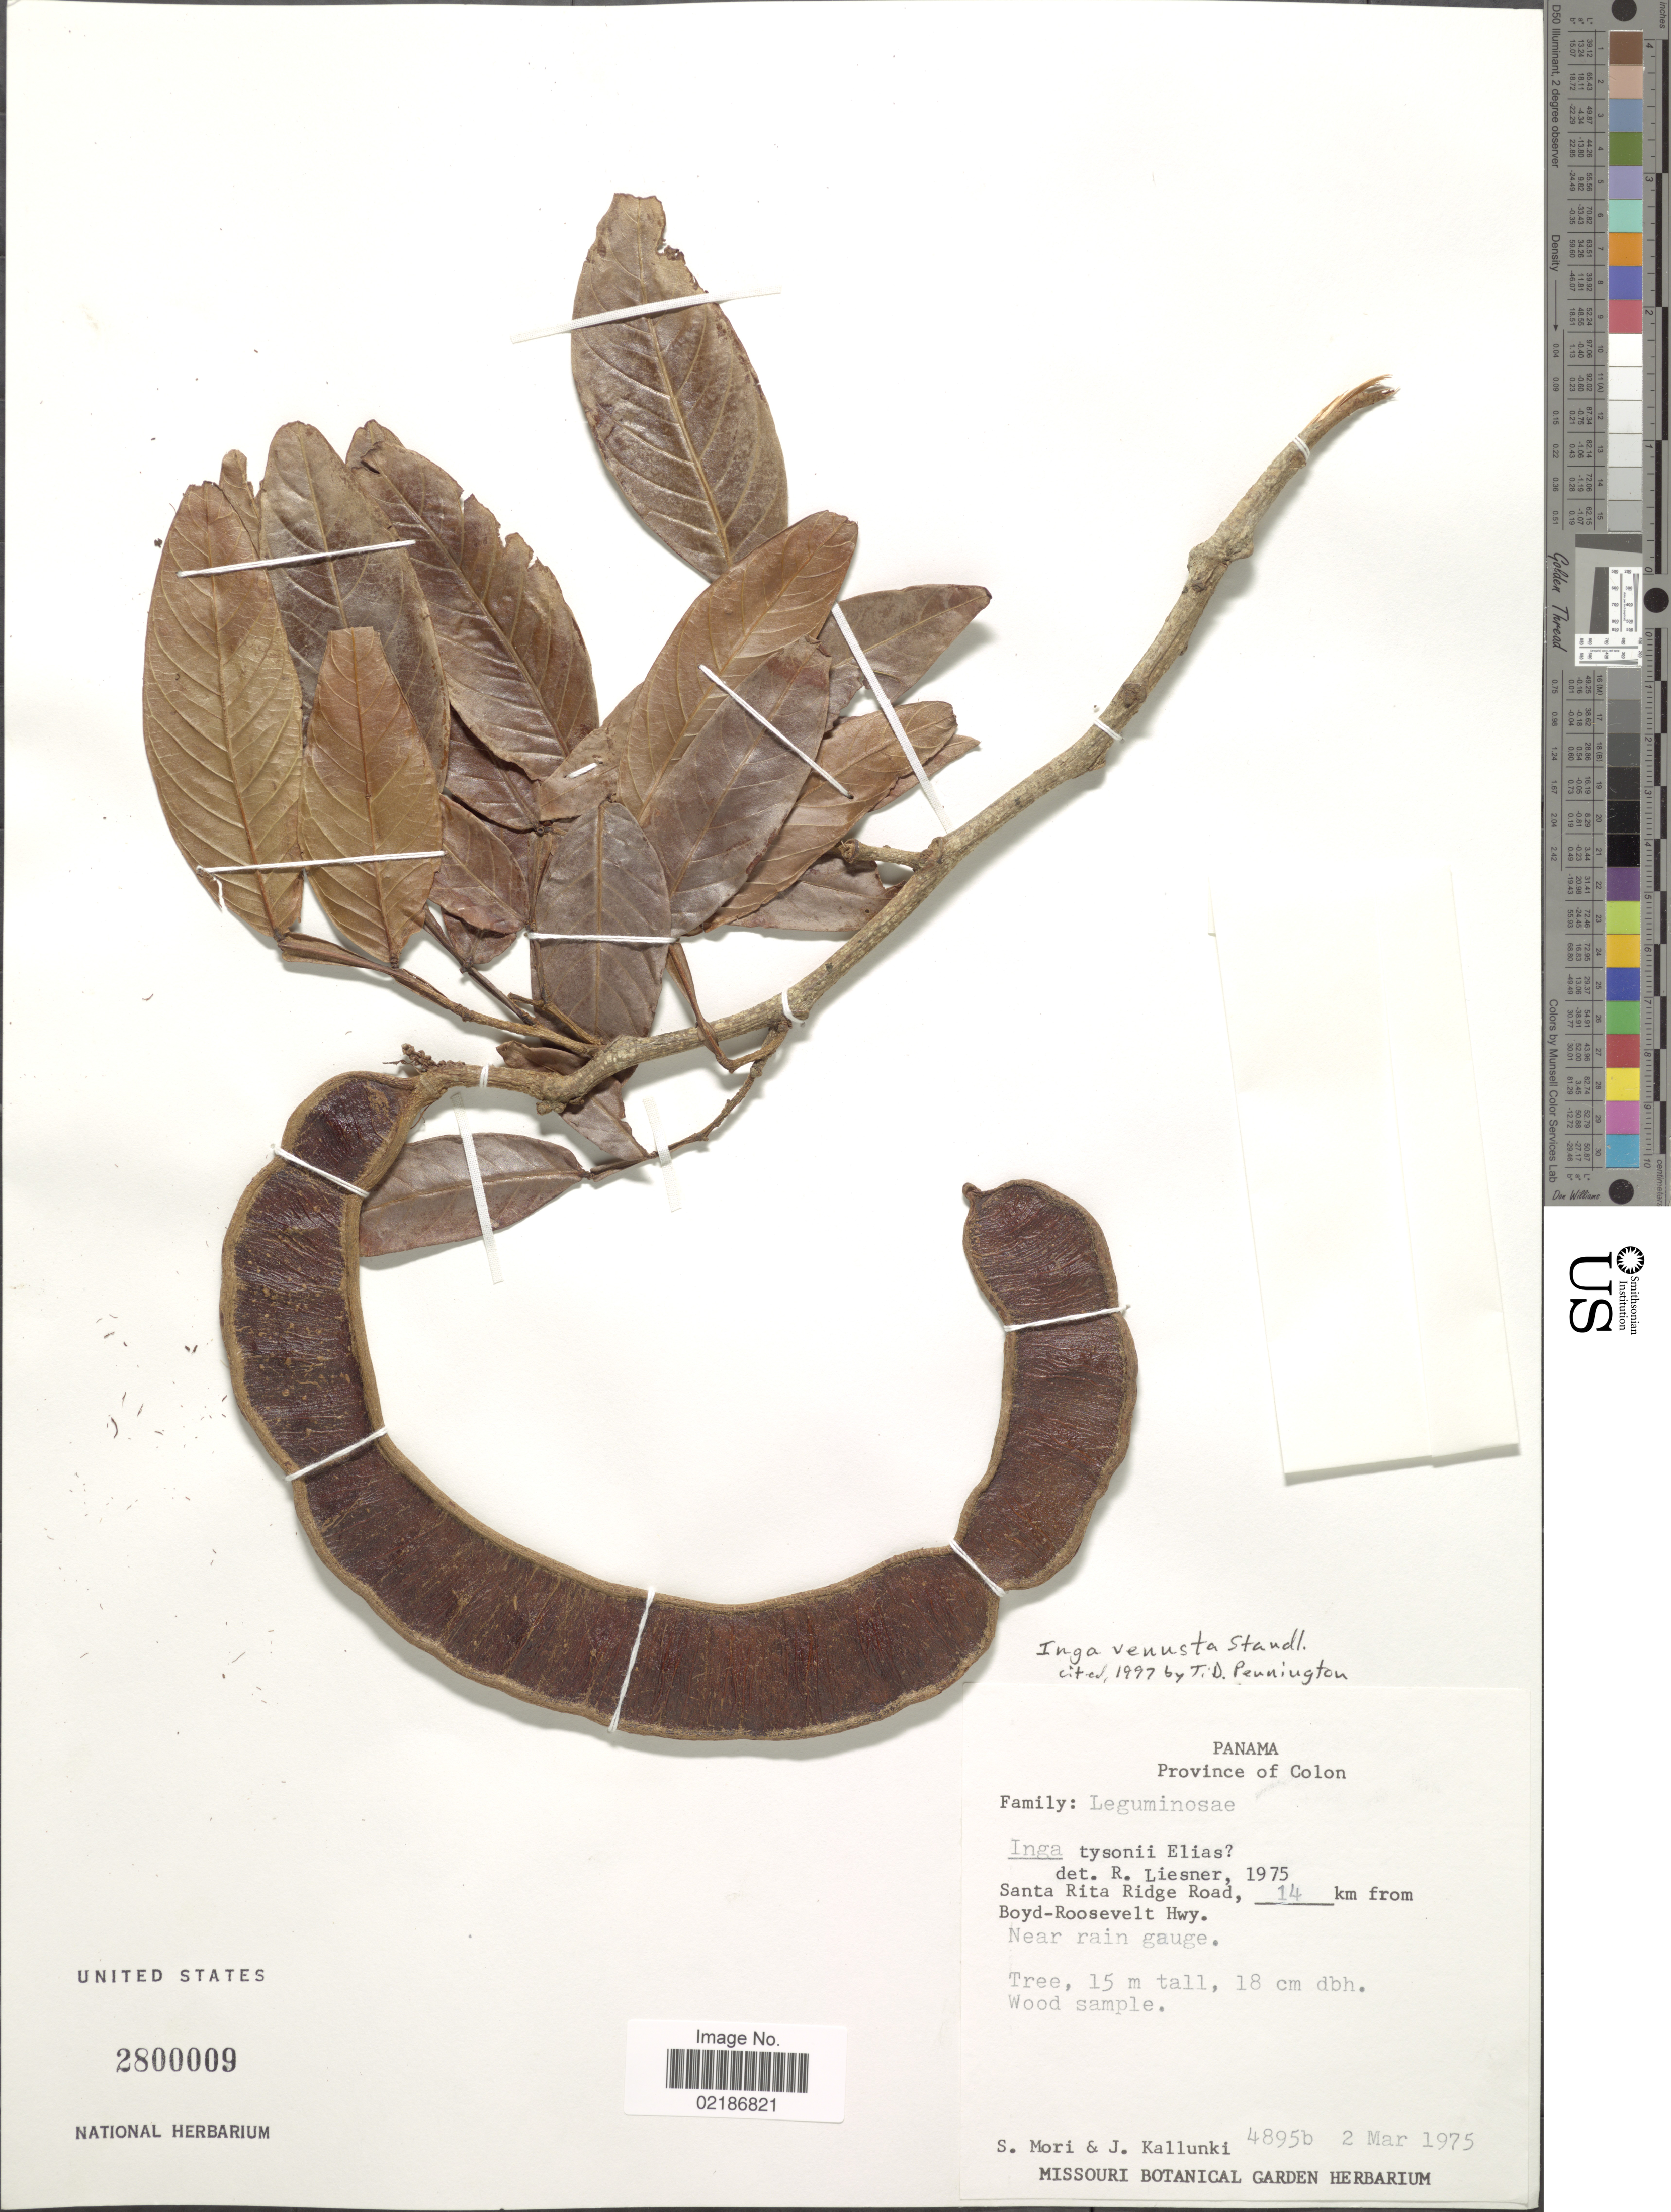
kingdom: Plantae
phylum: Tracheophyta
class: Magnoliopsida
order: Fabales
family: Fabaceae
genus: Inga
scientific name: Inga venusta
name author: Standl.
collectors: S. Mori & J. Kallunki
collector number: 4895b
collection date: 1975-03-02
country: Panama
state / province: Colón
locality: Santa Rita Ridge Road, 14 km from Boyd-Roosevelt Hwy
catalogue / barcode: US 2800009